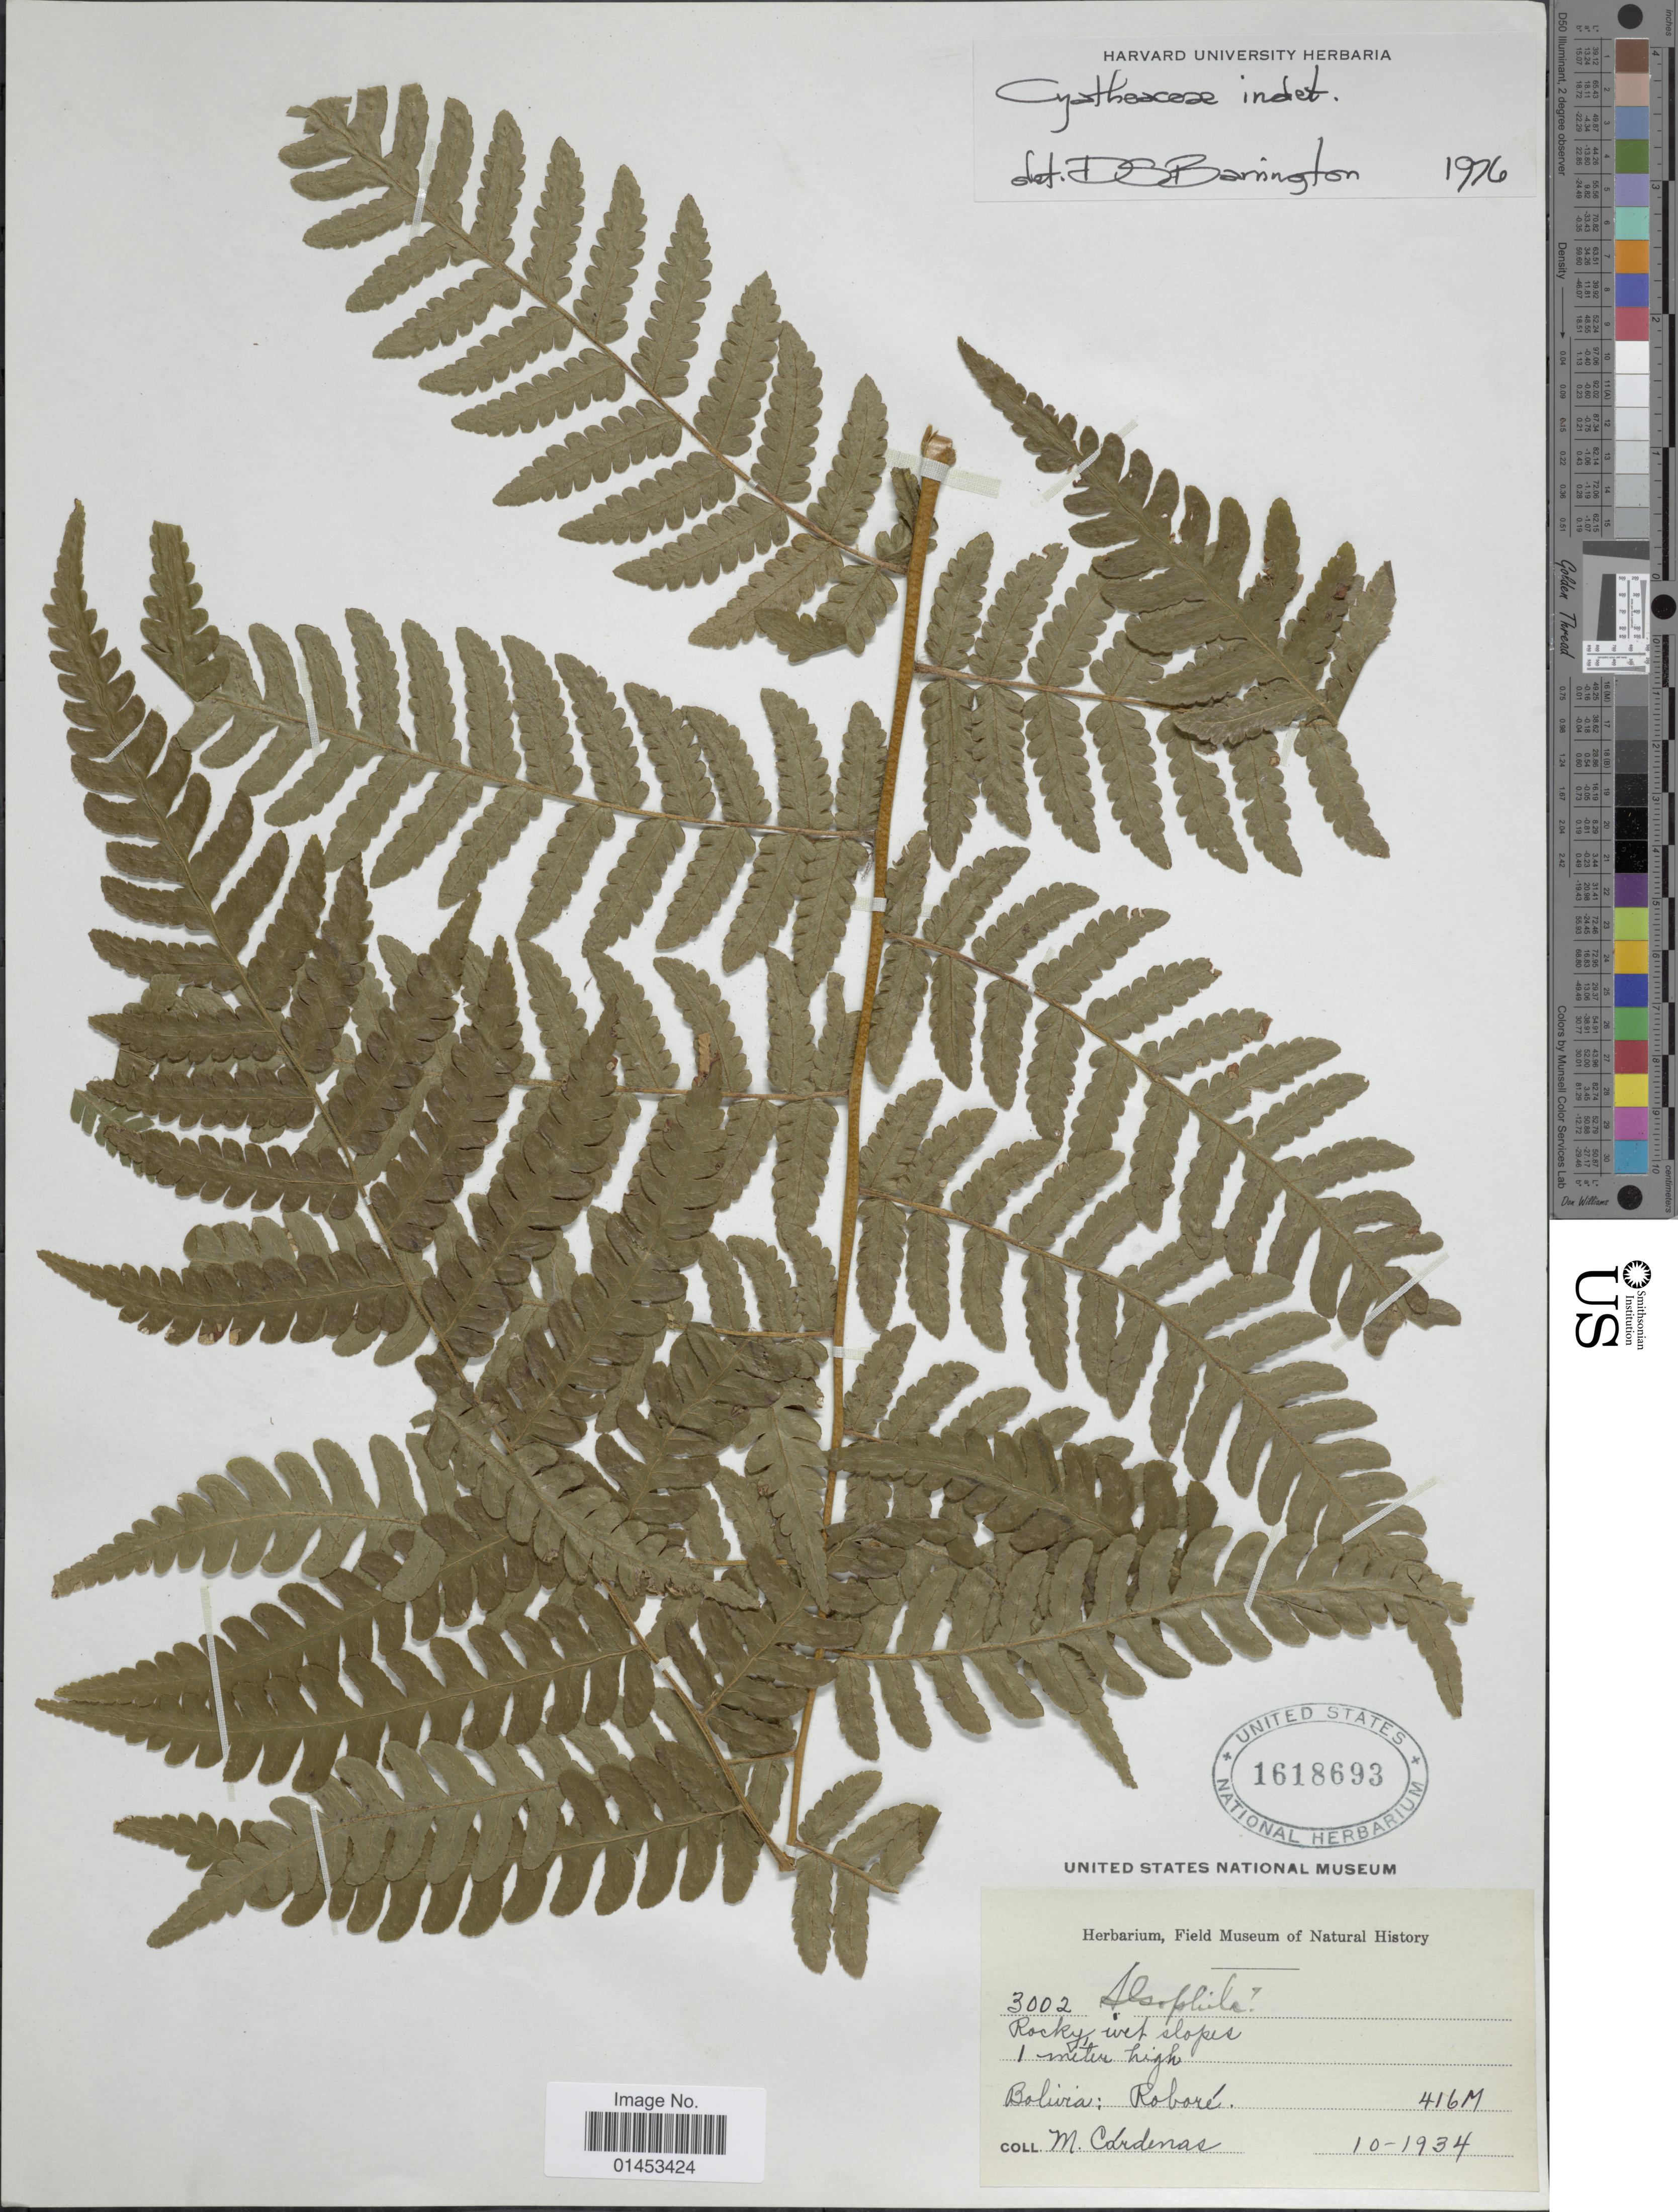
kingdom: Plantae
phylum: Tracheophyta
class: Polypodiopsida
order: Cyatheales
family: Cyatheaceae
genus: Cyathea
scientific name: Cyathea sp.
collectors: M. Cárdenas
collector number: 3002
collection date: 1934-10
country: Bolivia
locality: Roboré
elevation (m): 416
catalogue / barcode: US 1618693